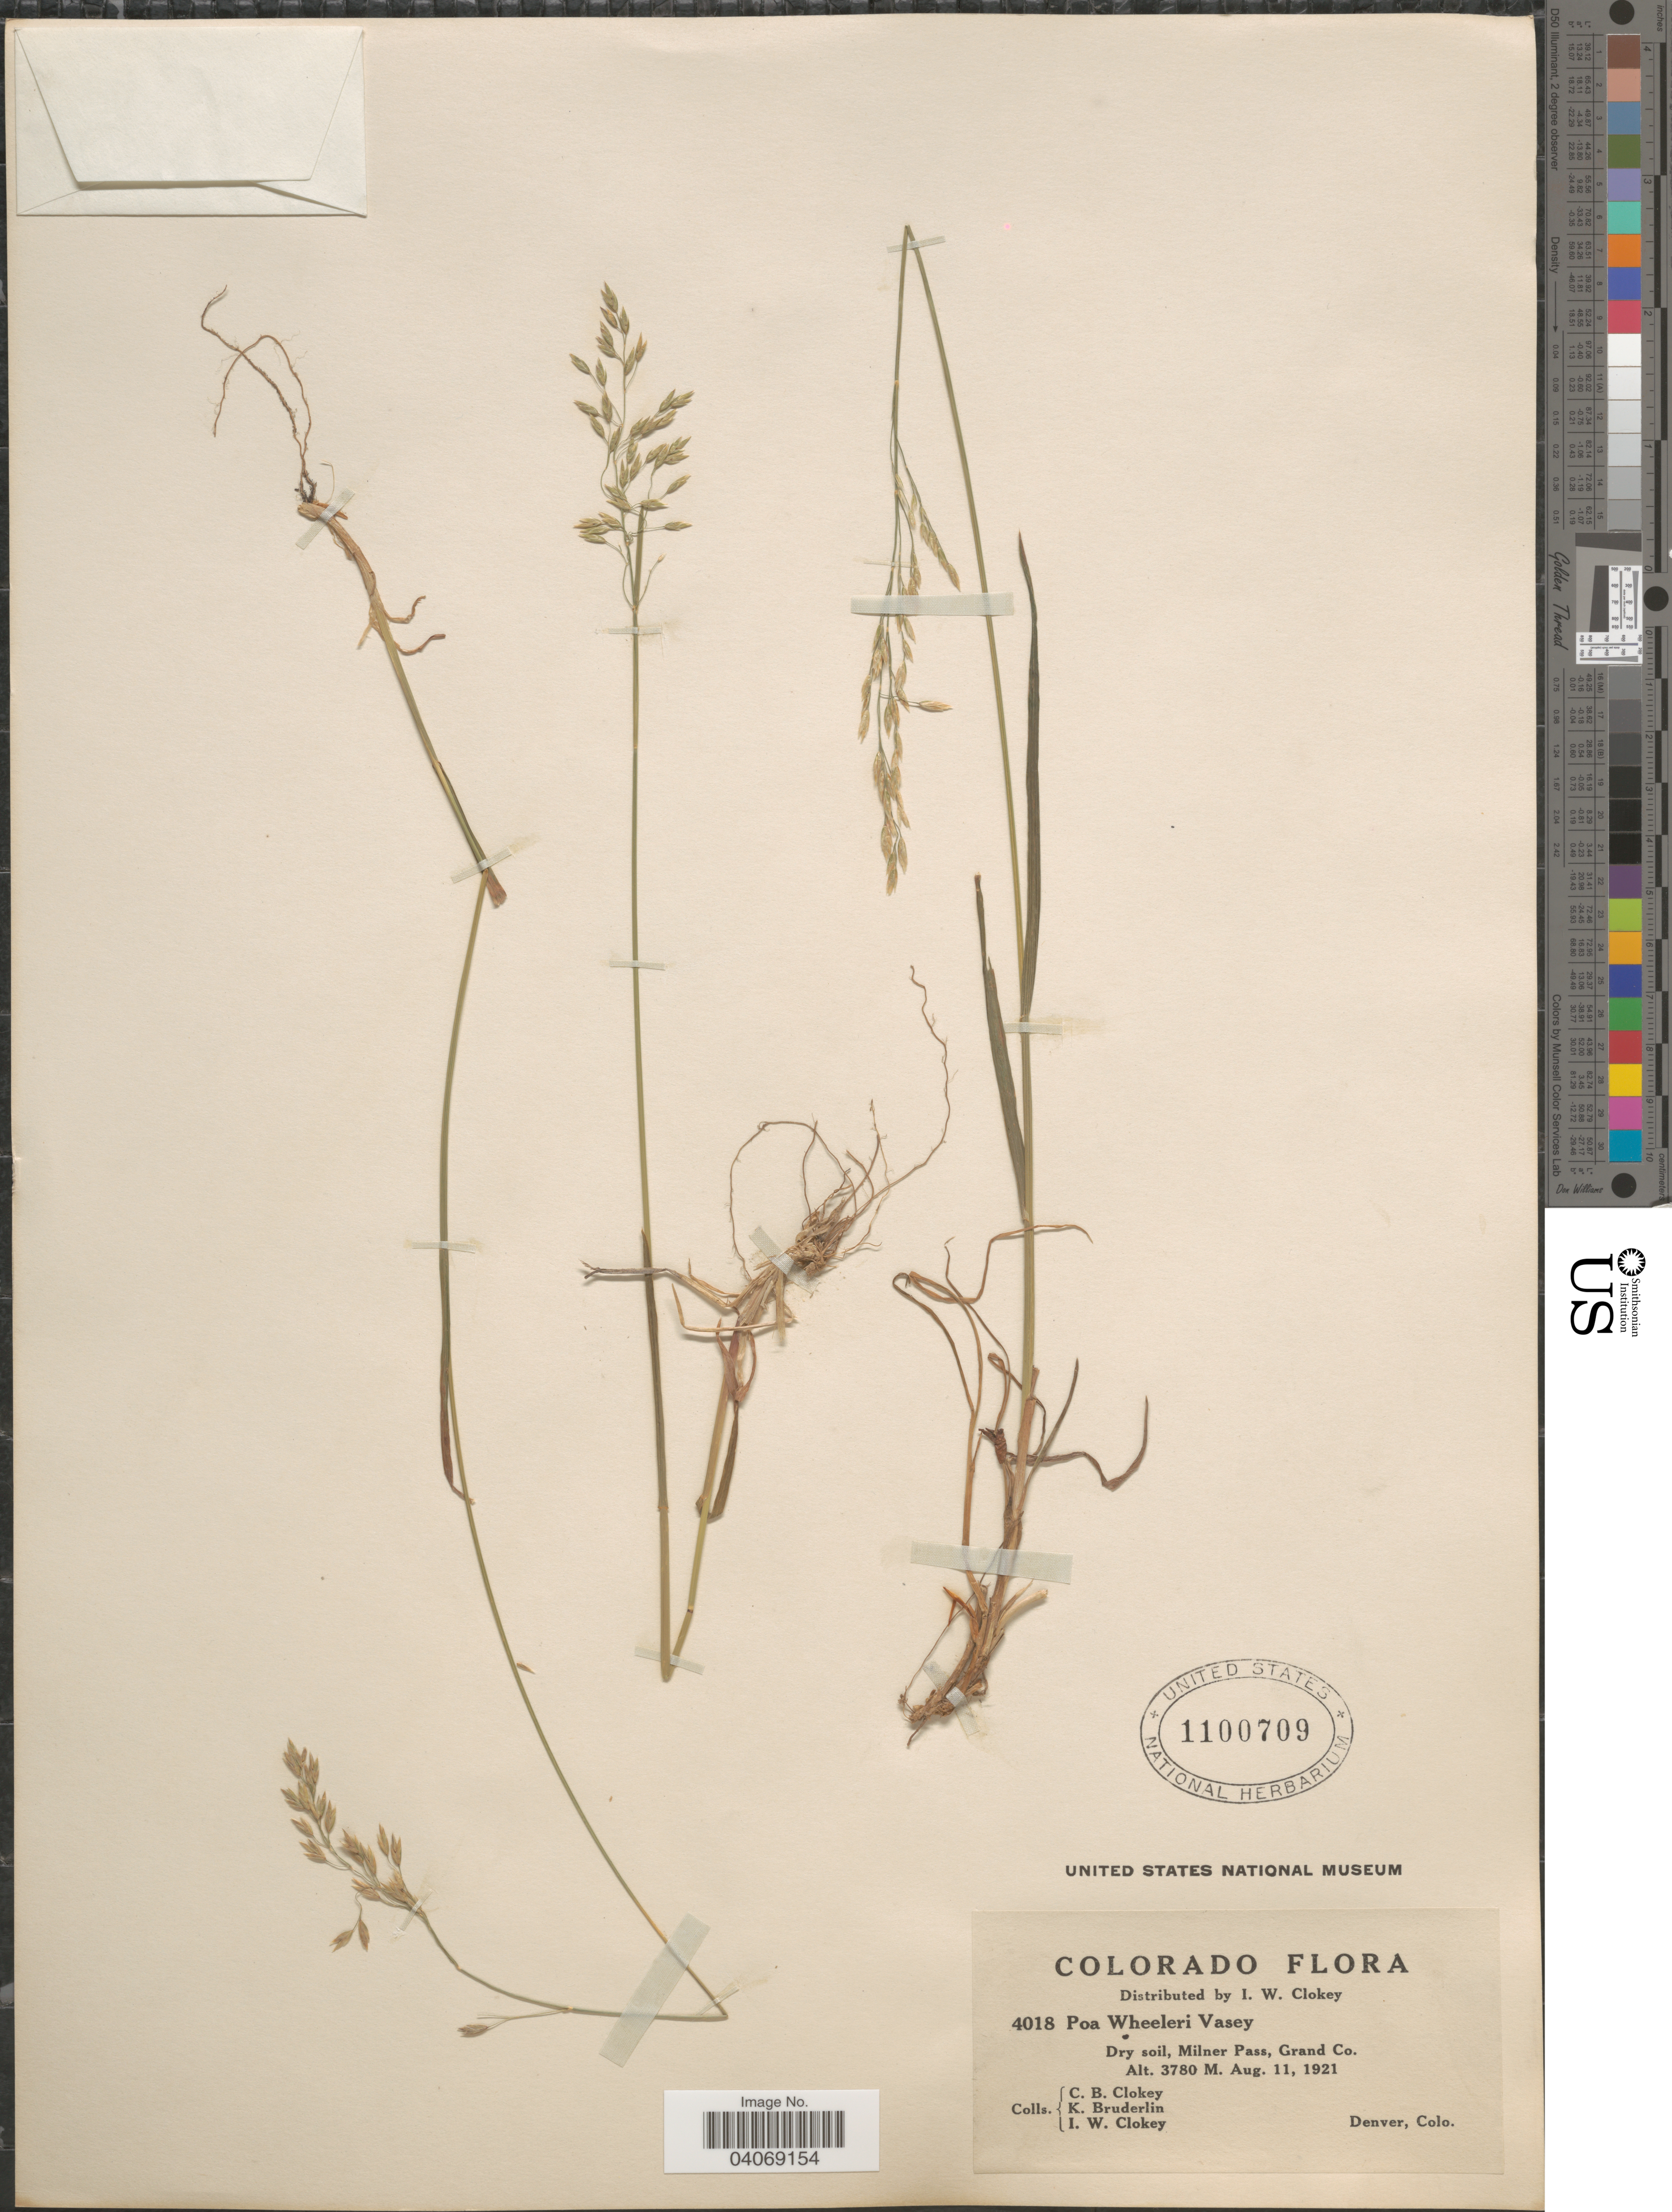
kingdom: Plantae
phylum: Tracheophyta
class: Liliopsida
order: Poales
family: Poaceae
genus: Poa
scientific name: Poa wheeleri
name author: Vasey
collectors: I. W. Clokey, C. Clokey & K. Bruderlin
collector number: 4018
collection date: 1921-08-11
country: United States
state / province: Colorado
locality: Dry soil, Milner Pass, Grand Co. Denver.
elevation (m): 3780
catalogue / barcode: US 1100709